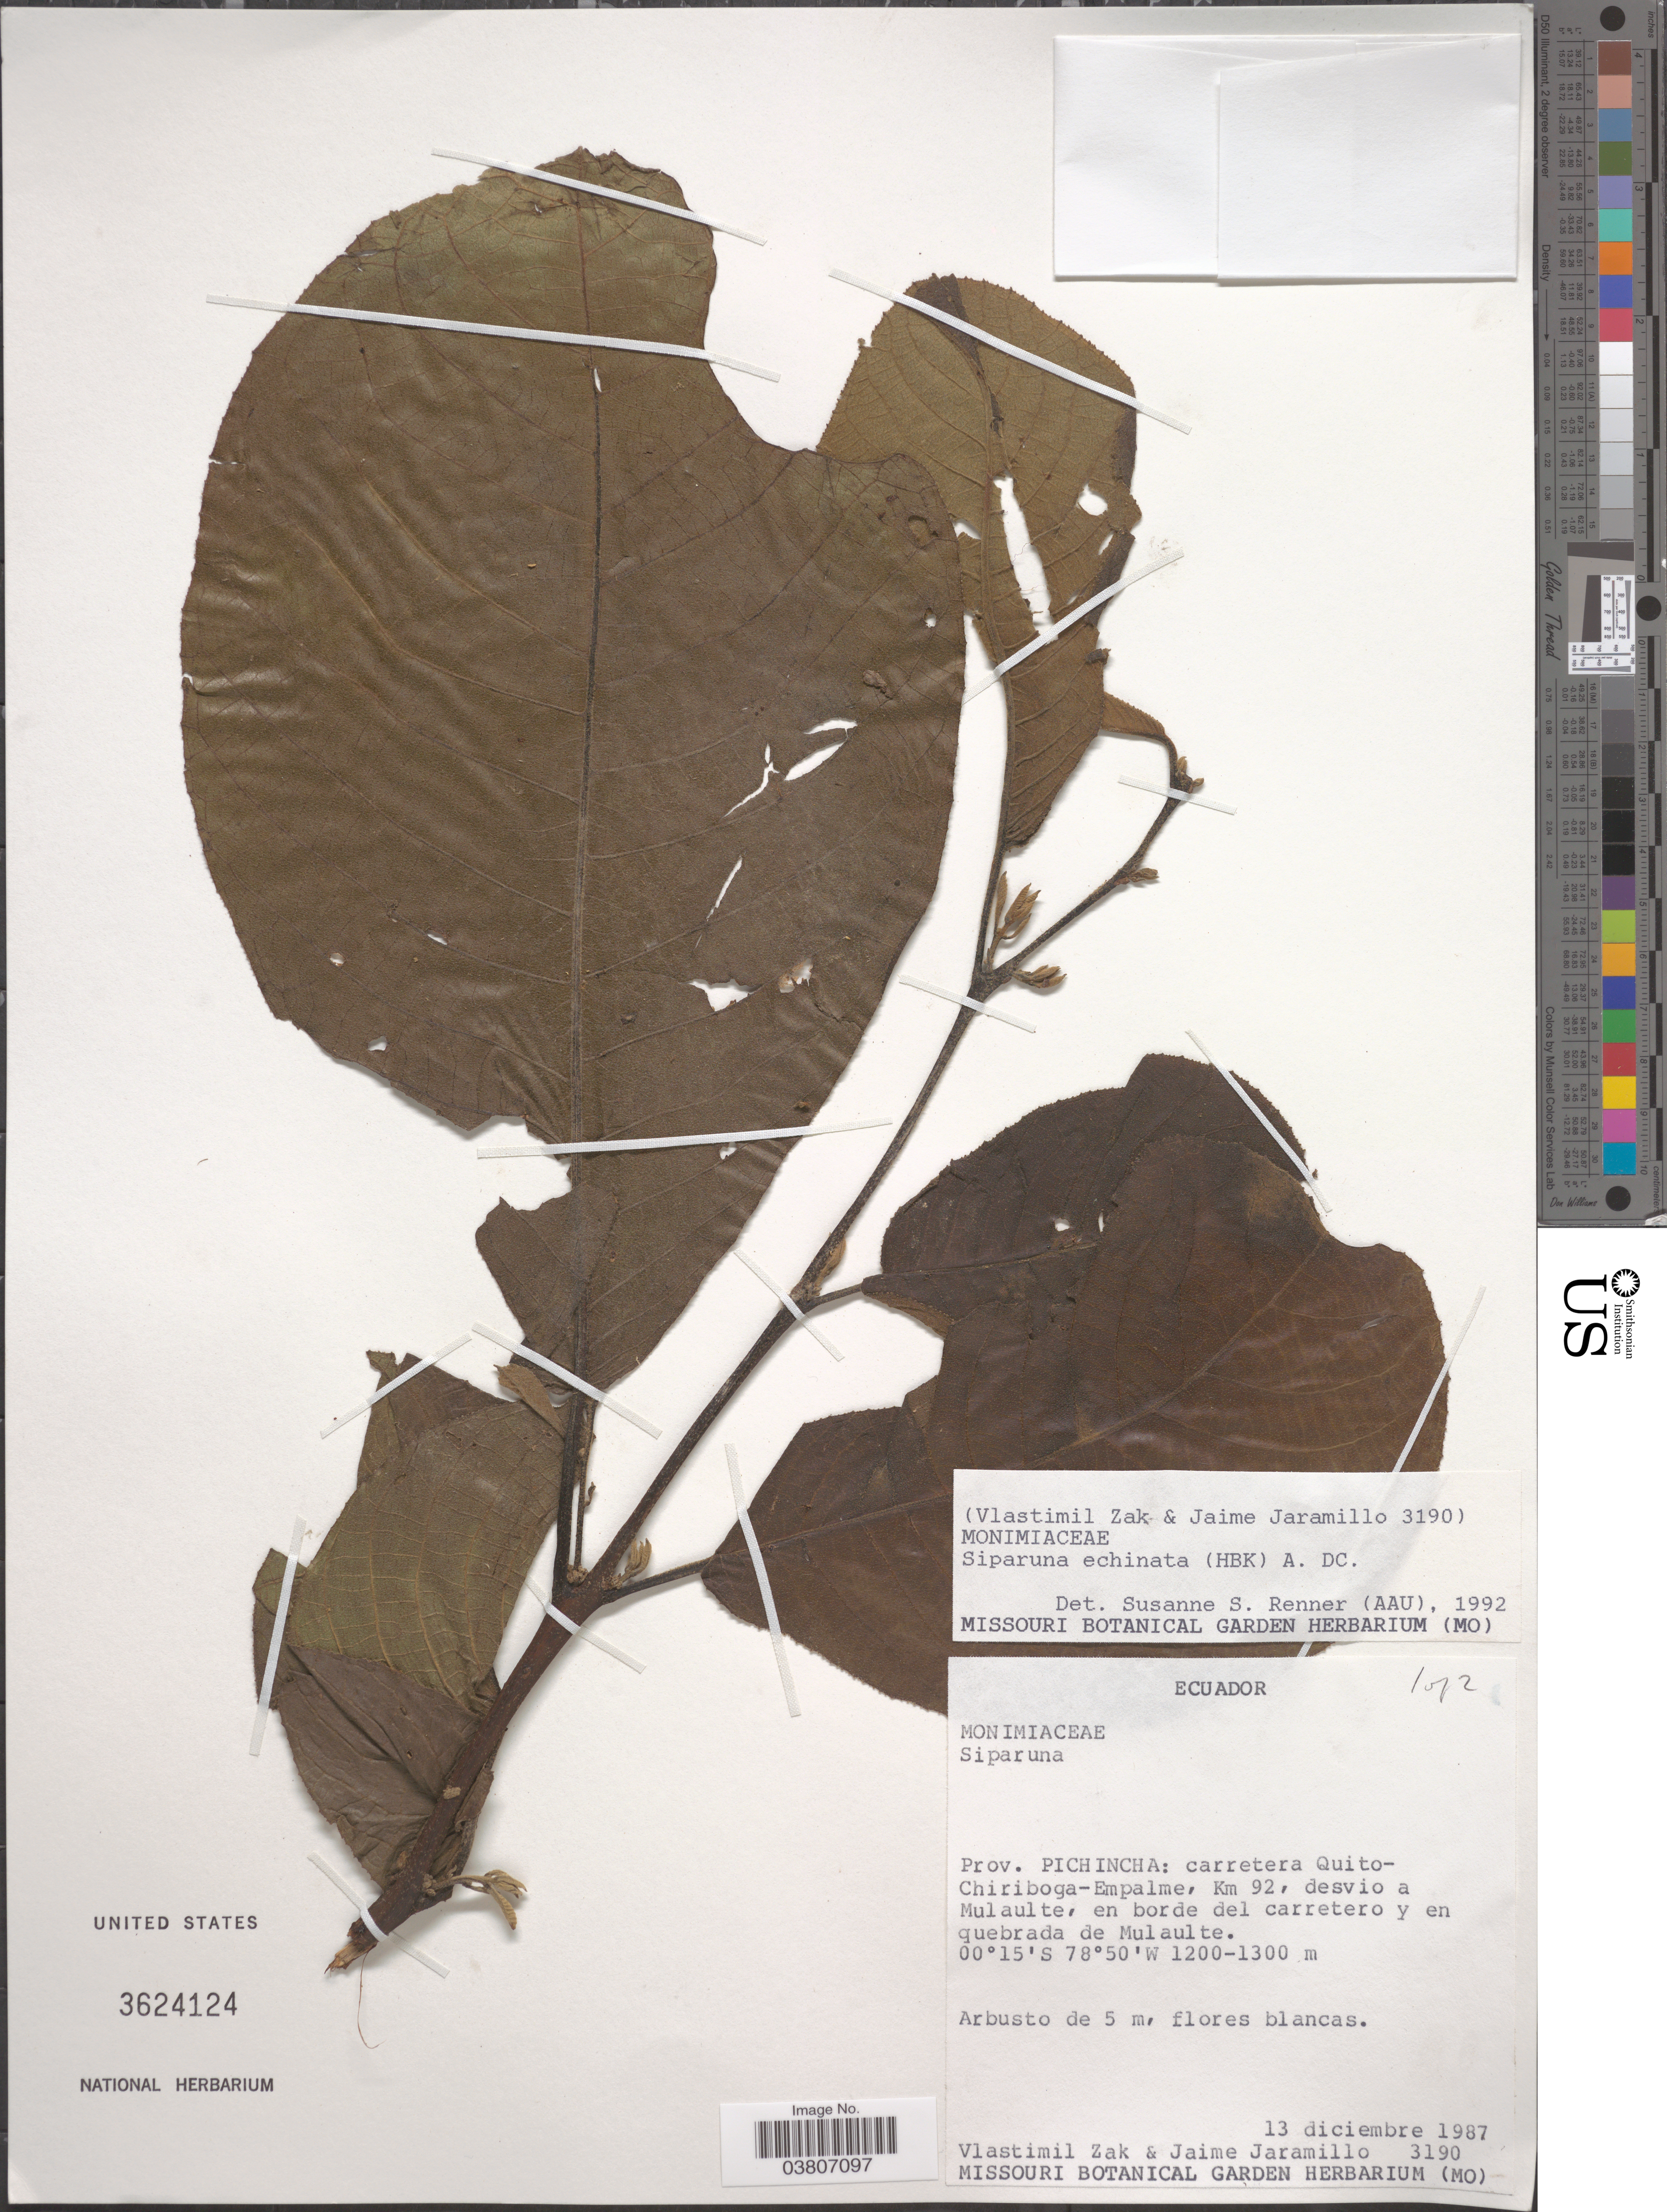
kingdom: Plantae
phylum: Tracheophyta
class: Magnoliopsida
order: Laurales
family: Siparunaceae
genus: Siparuna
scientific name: Siparuna echinata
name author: (Kunth) A. DC.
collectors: V. Zak & J. Jaramillo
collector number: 3190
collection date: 1987-12-13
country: Ecuador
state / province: Pichincha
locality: Carretera Quito-Chiriboga-Empalme, Km 92, desvio a Mulaulte, en borde del carretero y en quebrada de Mulaulte.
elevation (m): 1200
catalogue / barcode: US 3624124